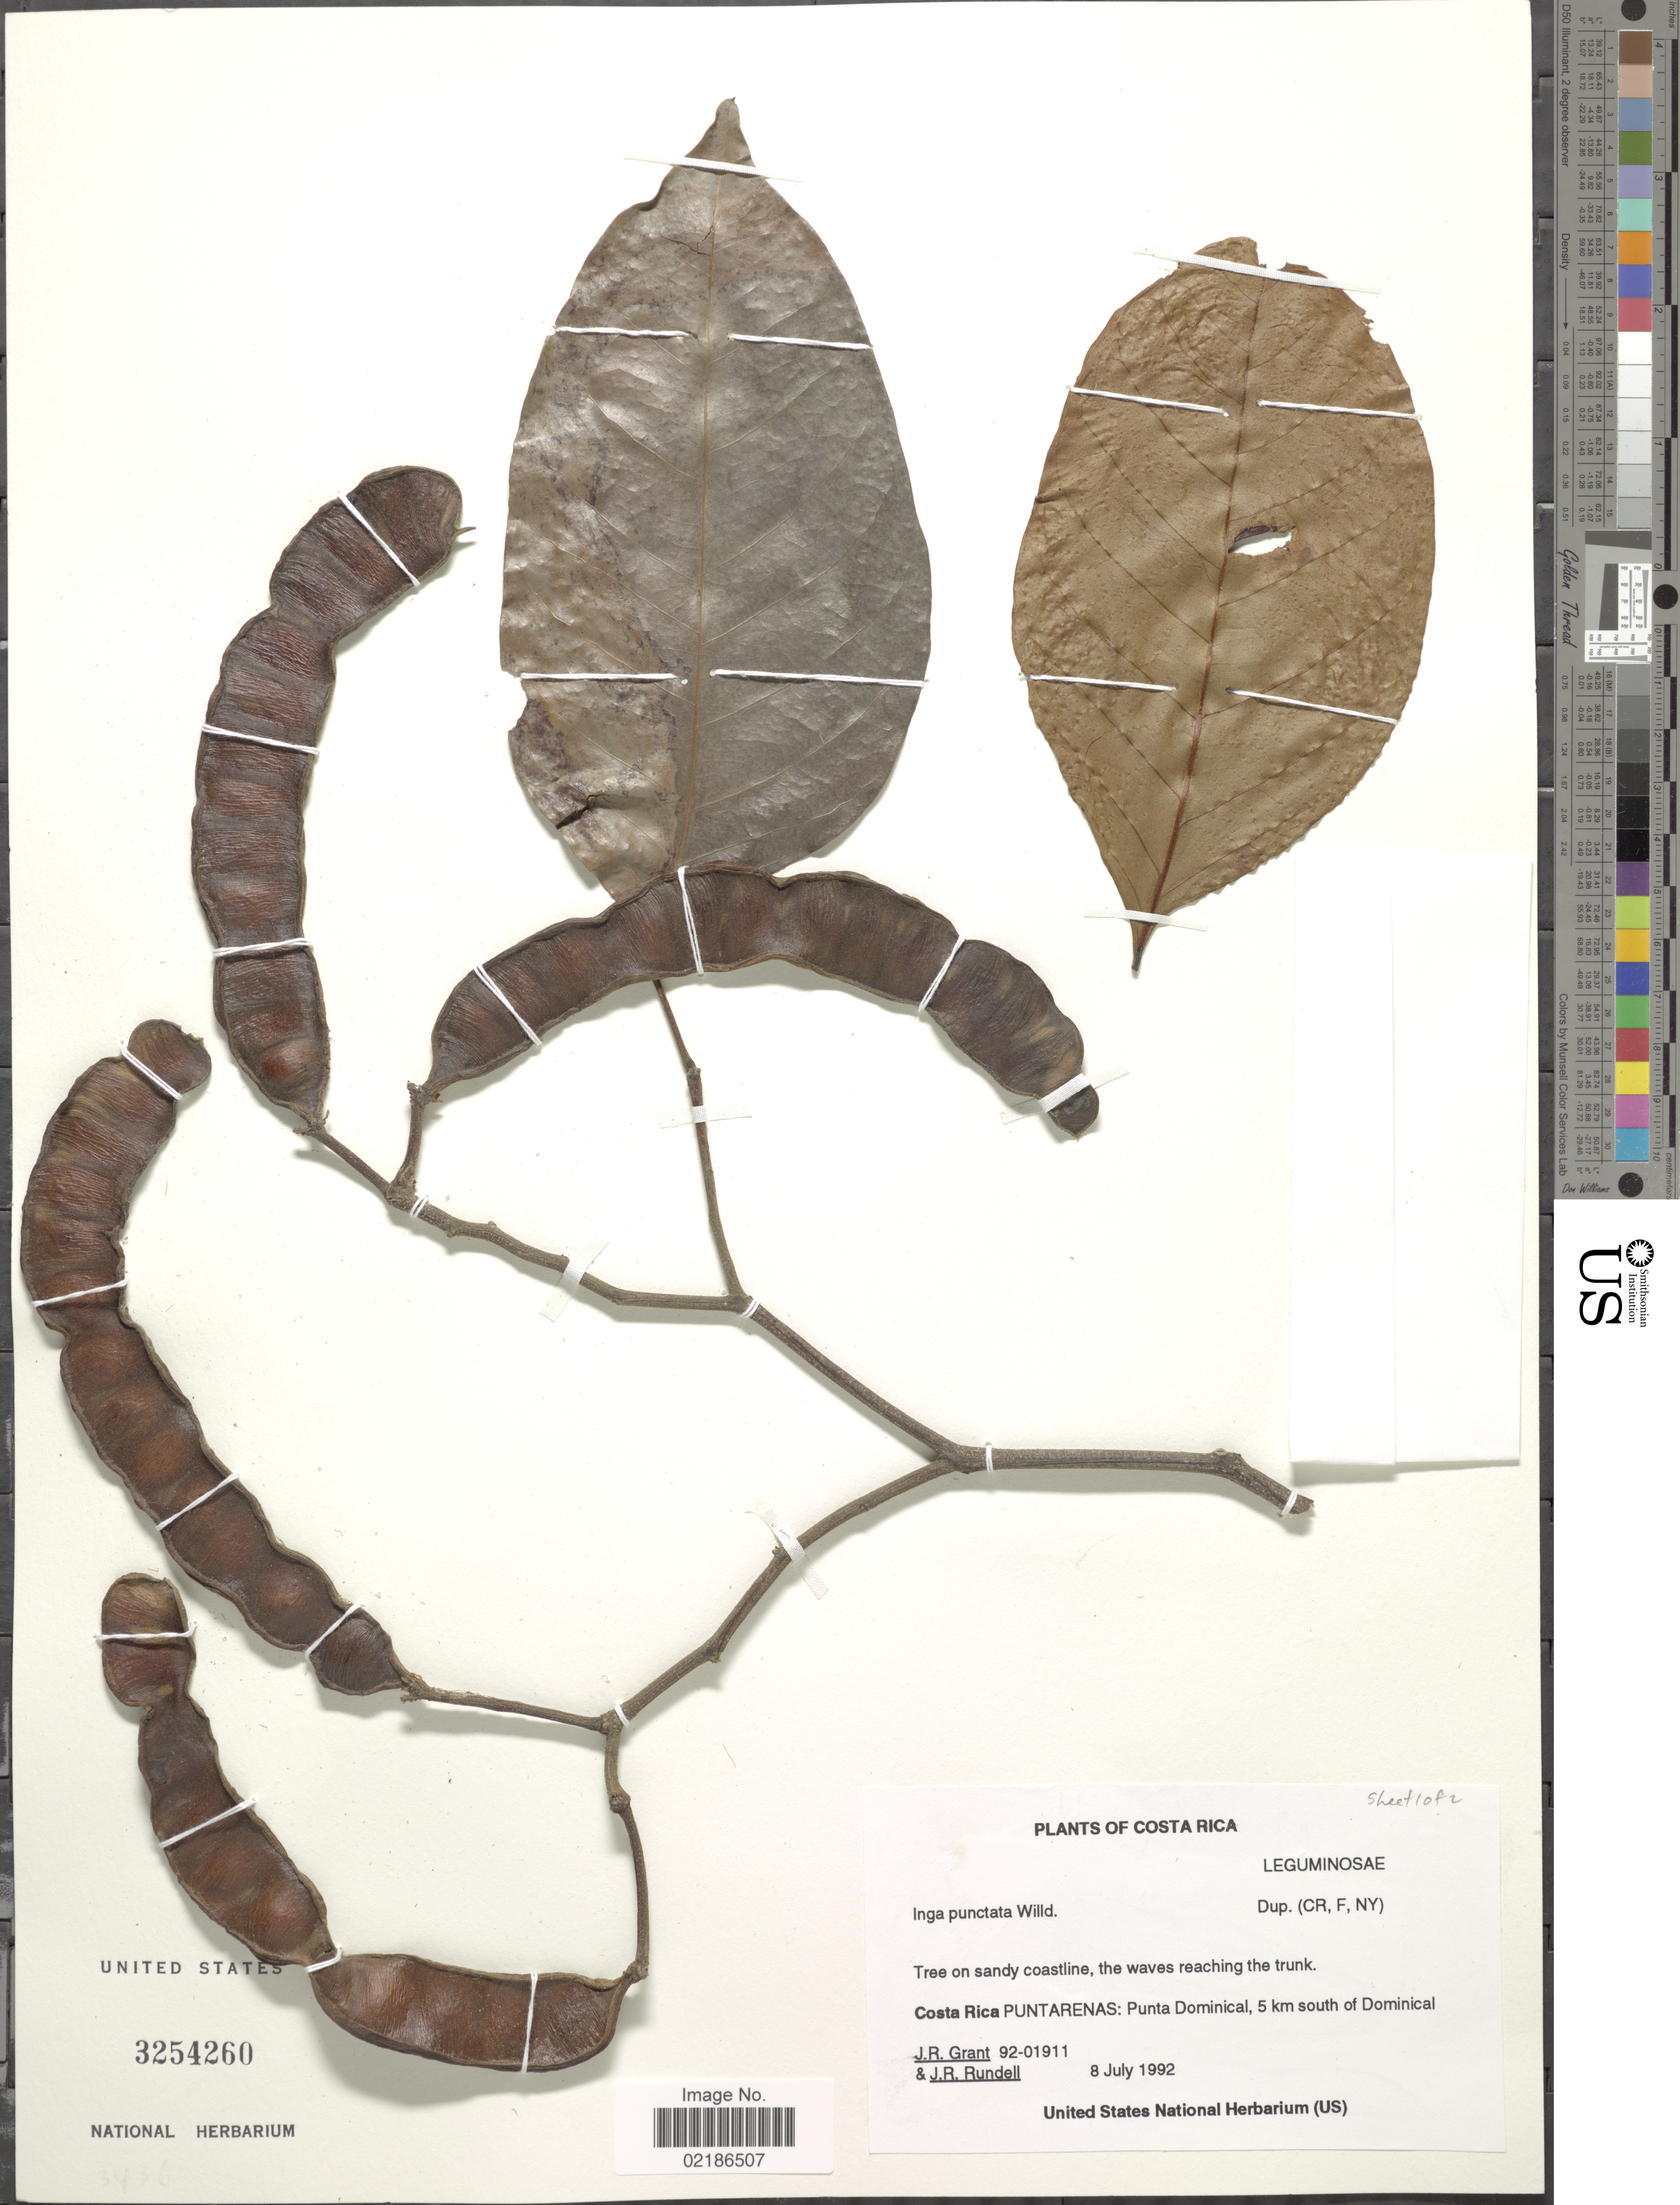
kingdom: Plantae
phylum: Tracheophyta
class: Magnoliopsida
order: Fabales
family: Fabaceae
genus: Inga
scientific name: Inga punctata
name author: Willd.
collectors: J. Grant & J. R. Rundell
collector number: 92-01911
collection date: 1992-07-08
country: Costa Rica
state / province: Puntarenas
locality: Punta Dominical, 5 km south of Dominical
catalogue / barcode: US 3254260